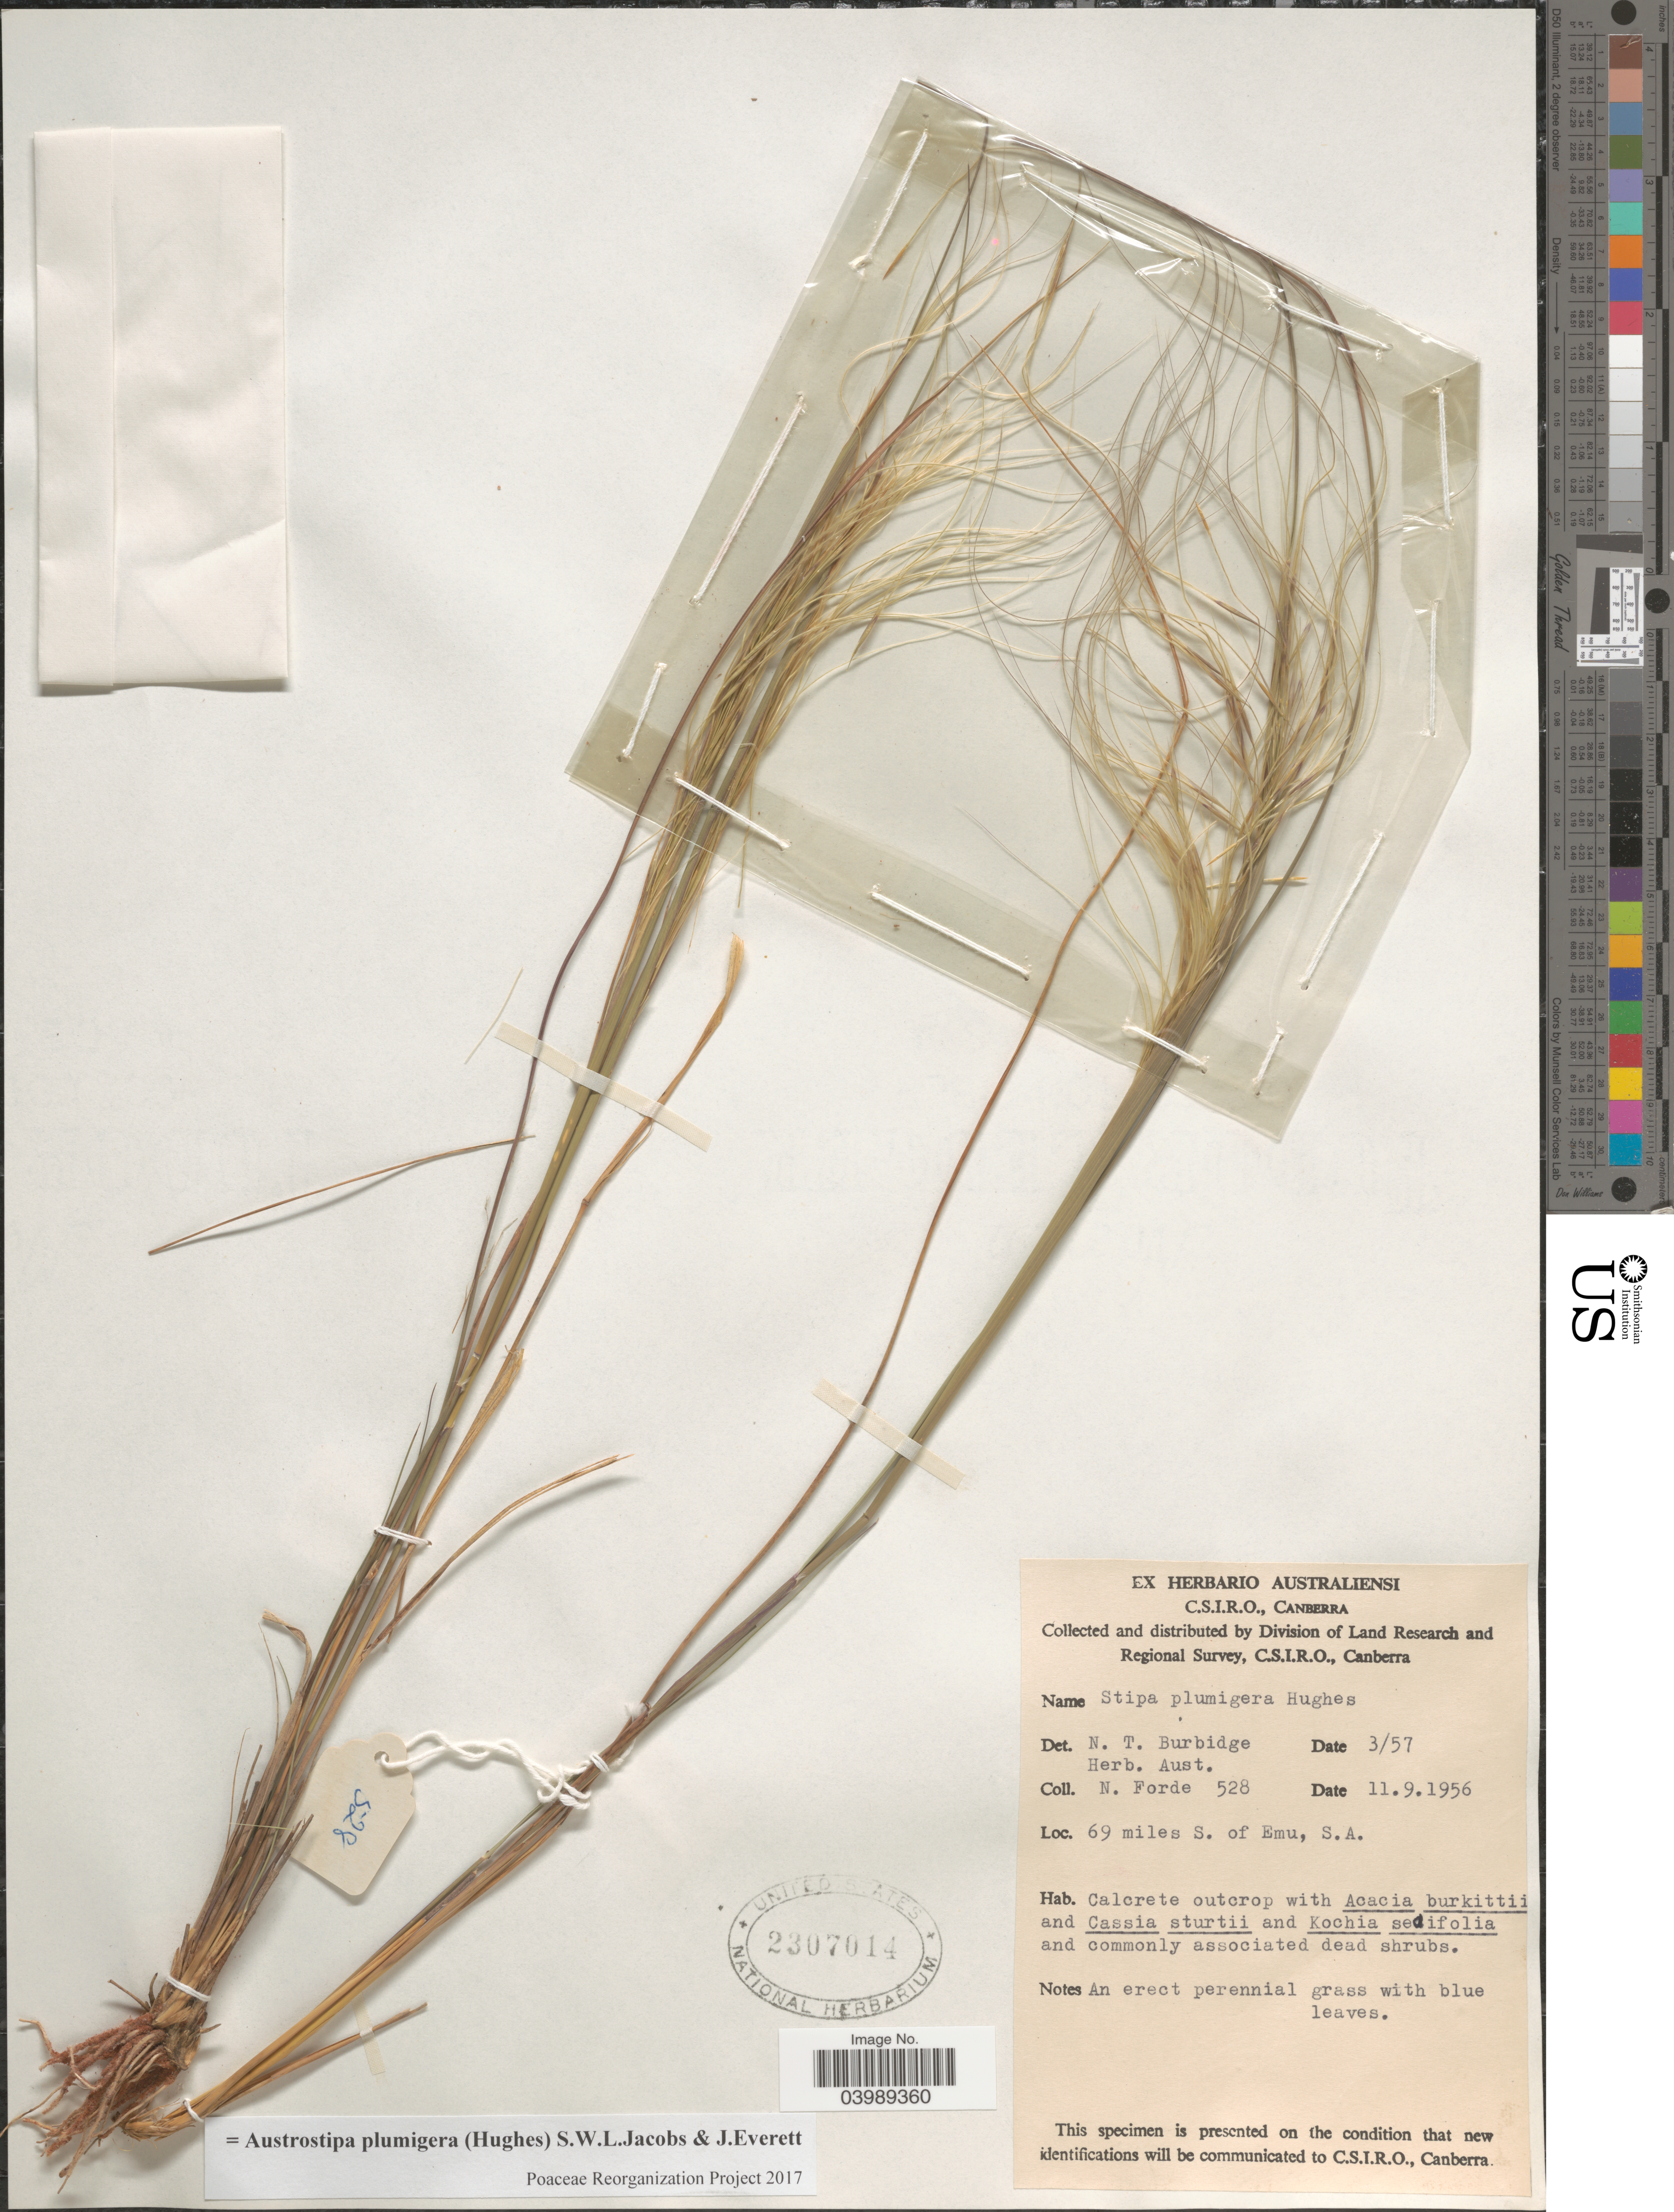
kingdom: Plantae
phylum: Tracheophyta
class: Liliopsida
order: Poales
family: Poaceae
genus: Austrostipa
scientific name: Austrostipa plumigera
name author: (Hughes) S.W.L. Jacobs & J. Everett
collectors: N. Forde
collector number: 528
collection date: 1956-09-11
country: Australia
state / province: South Australia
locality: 69 miles S.of Emu.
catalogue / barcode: US 2307014